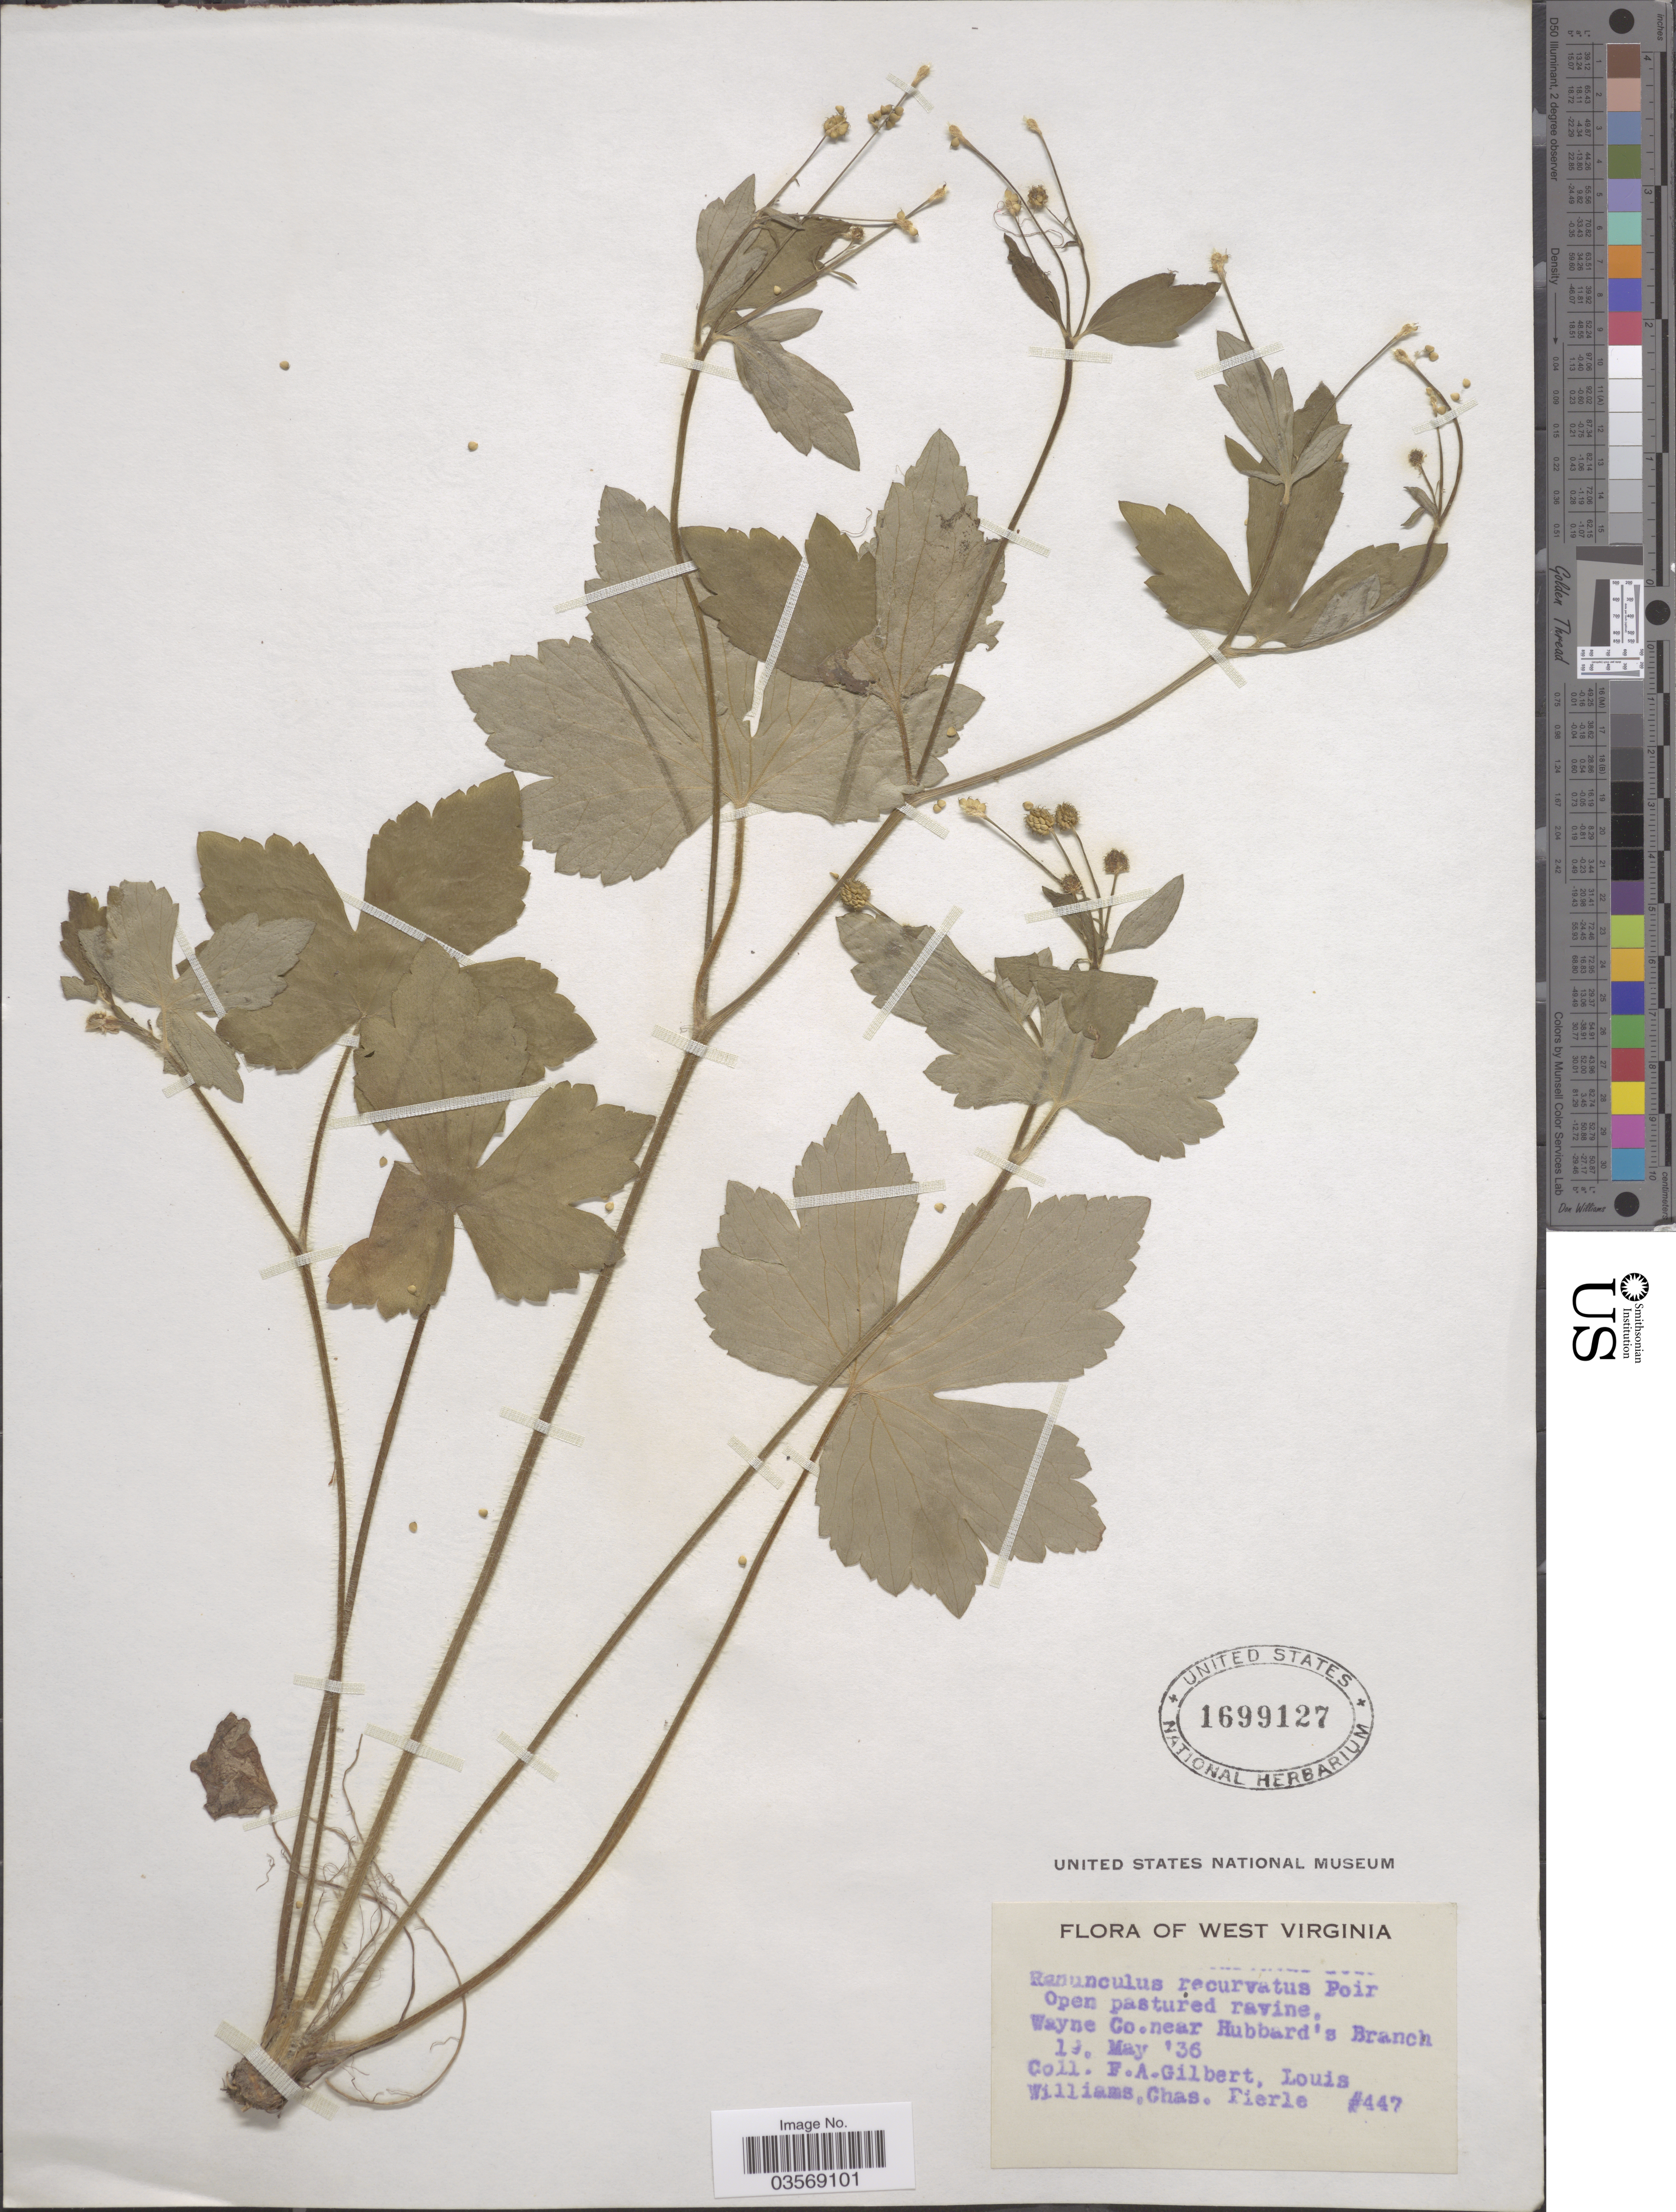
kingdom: Plantae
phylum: Tracheophyta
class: Magnoliopsida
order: Ranunculales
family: Ranunculaceae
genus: Ranunculus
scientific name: Ranunculus recurvatus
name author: Poir.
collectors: F. A. Gilbert, L. G. Williams & C. Pierle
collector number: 447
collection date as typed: Transcribed d/m/y: 19/5/36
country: United States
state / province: West Virginia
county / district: Wayne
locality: Wayne Co. near Hubbard's Branch.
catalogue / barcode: US 1699127